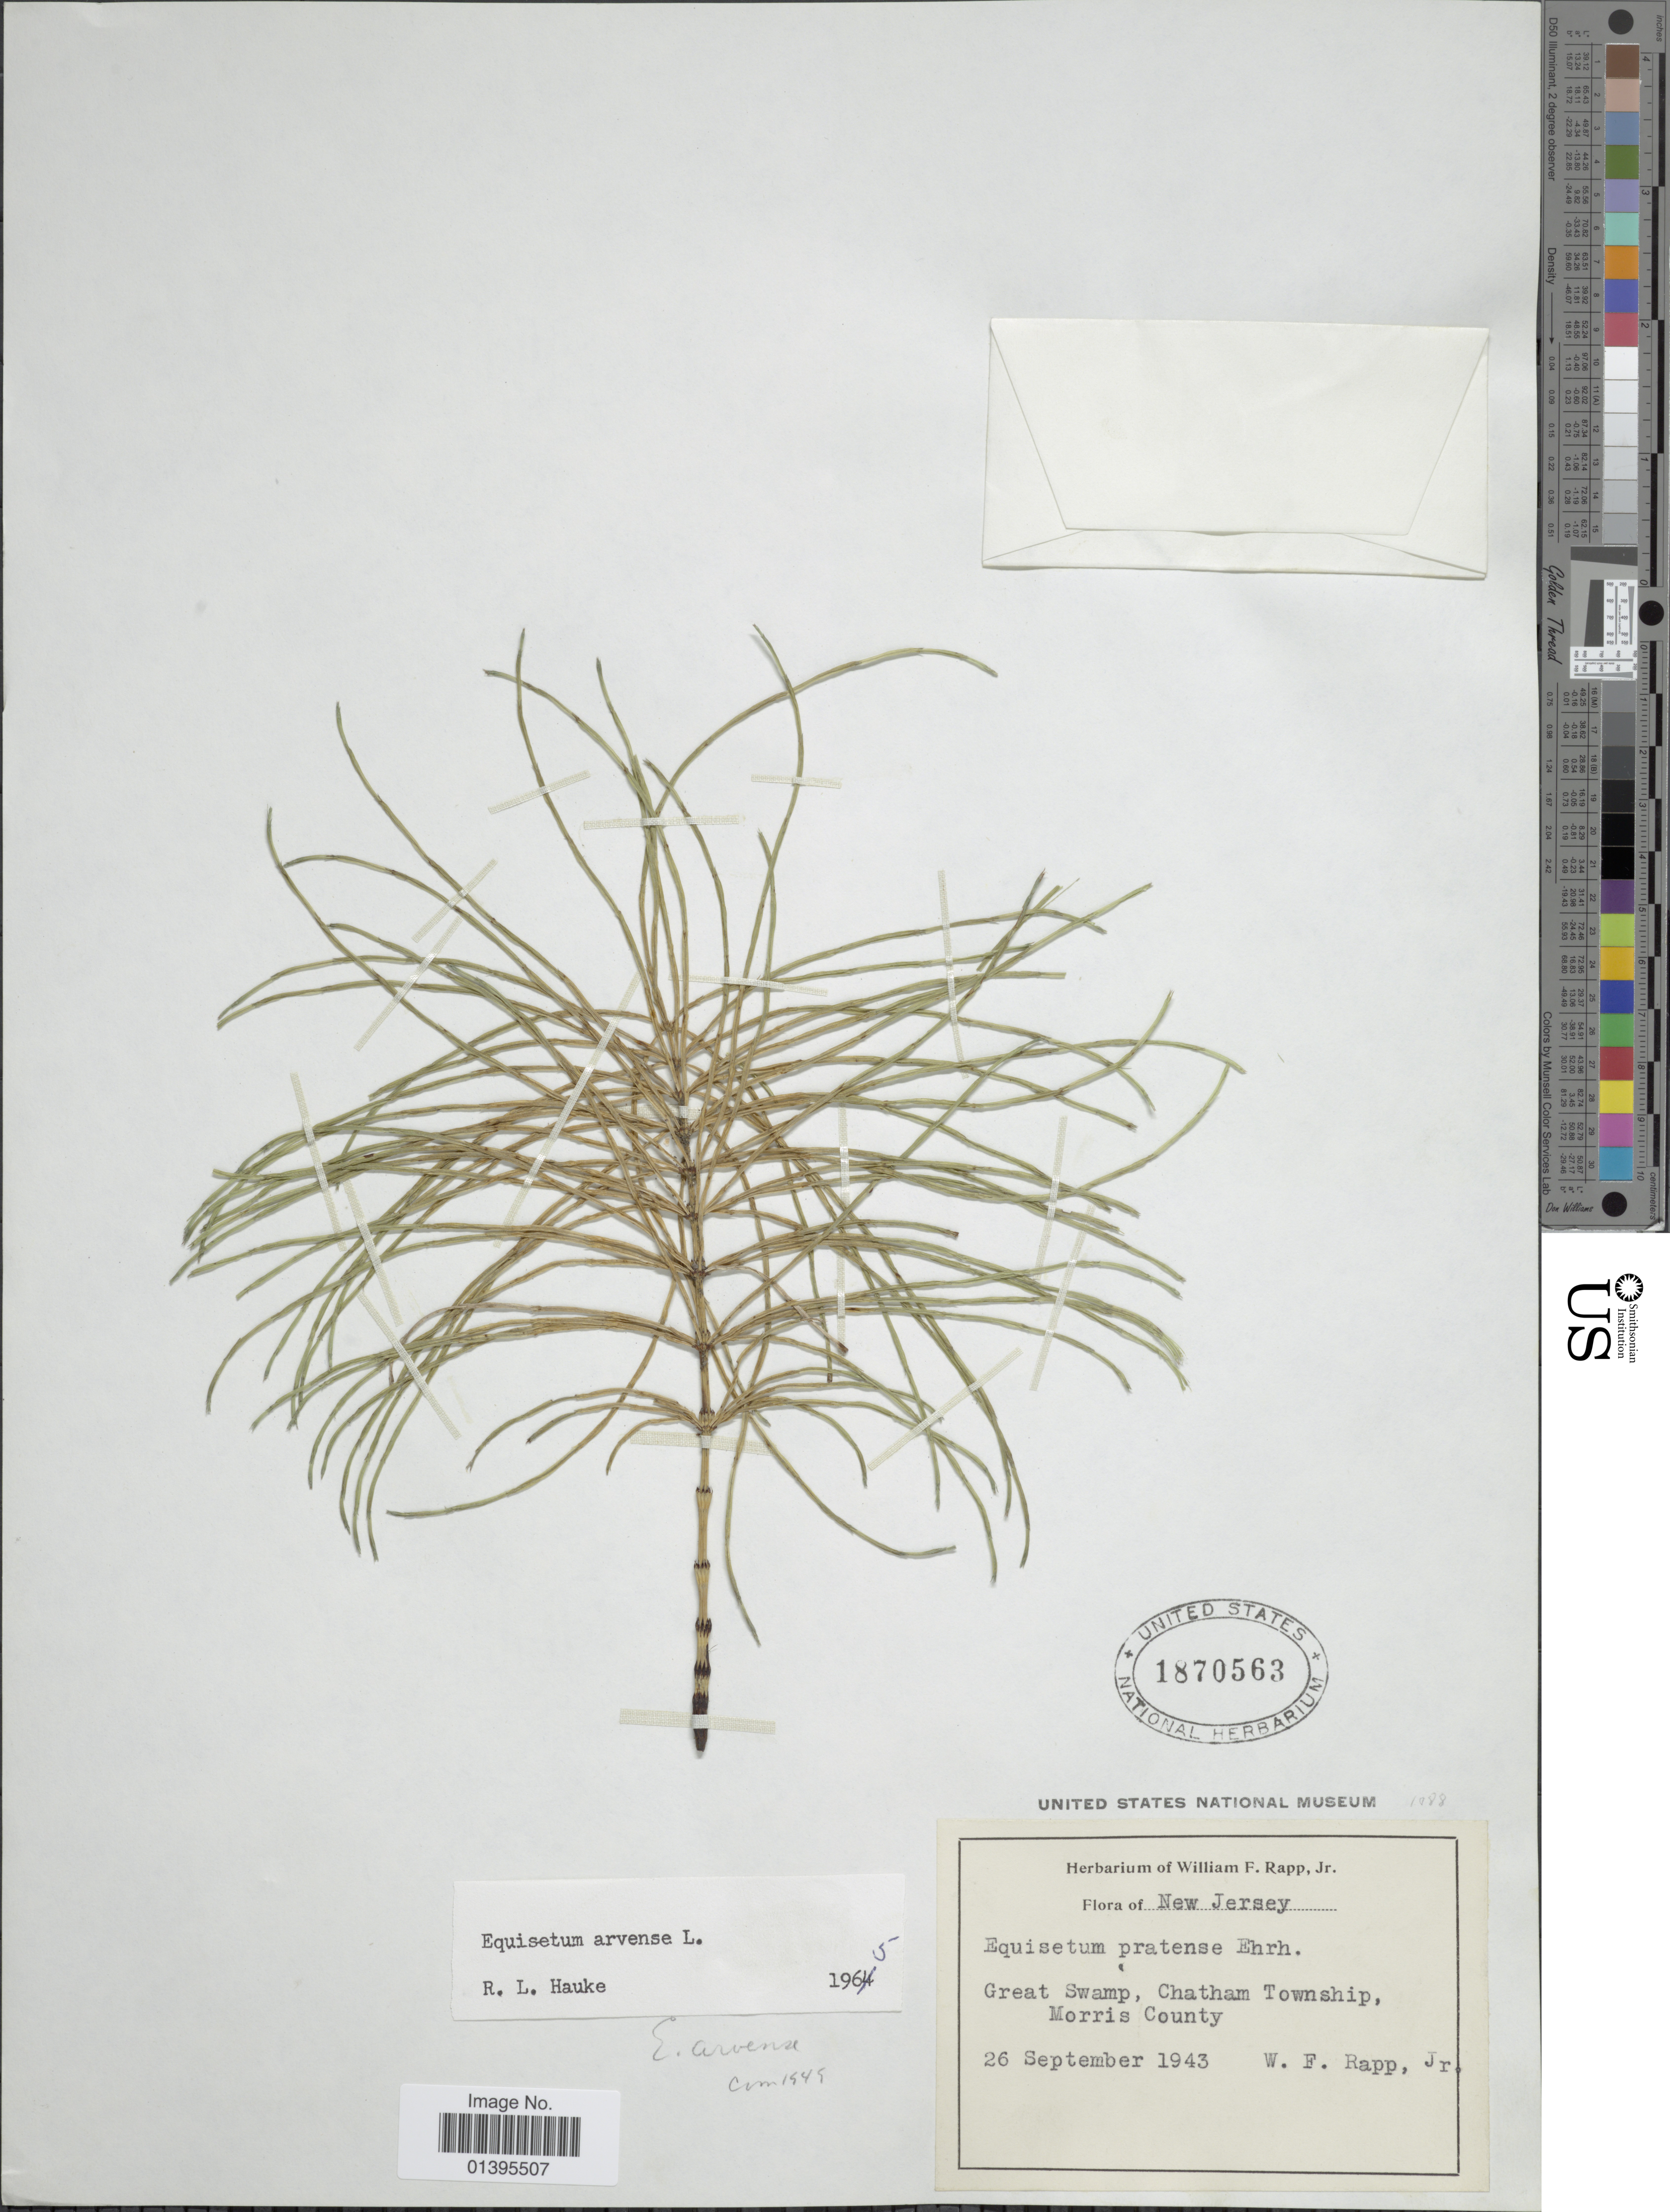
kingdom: Plantae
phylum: Tracheophyta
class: Polypodiopsida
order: Equisetales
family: Equisetaceae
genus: Equisetum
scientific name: Equisetum arvense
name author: L.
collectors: W. Rapp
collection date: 1943-09-26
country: United States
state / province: New Jersey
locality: Great Swamp, Chatham Township, Morris County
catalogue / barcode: US 1870563